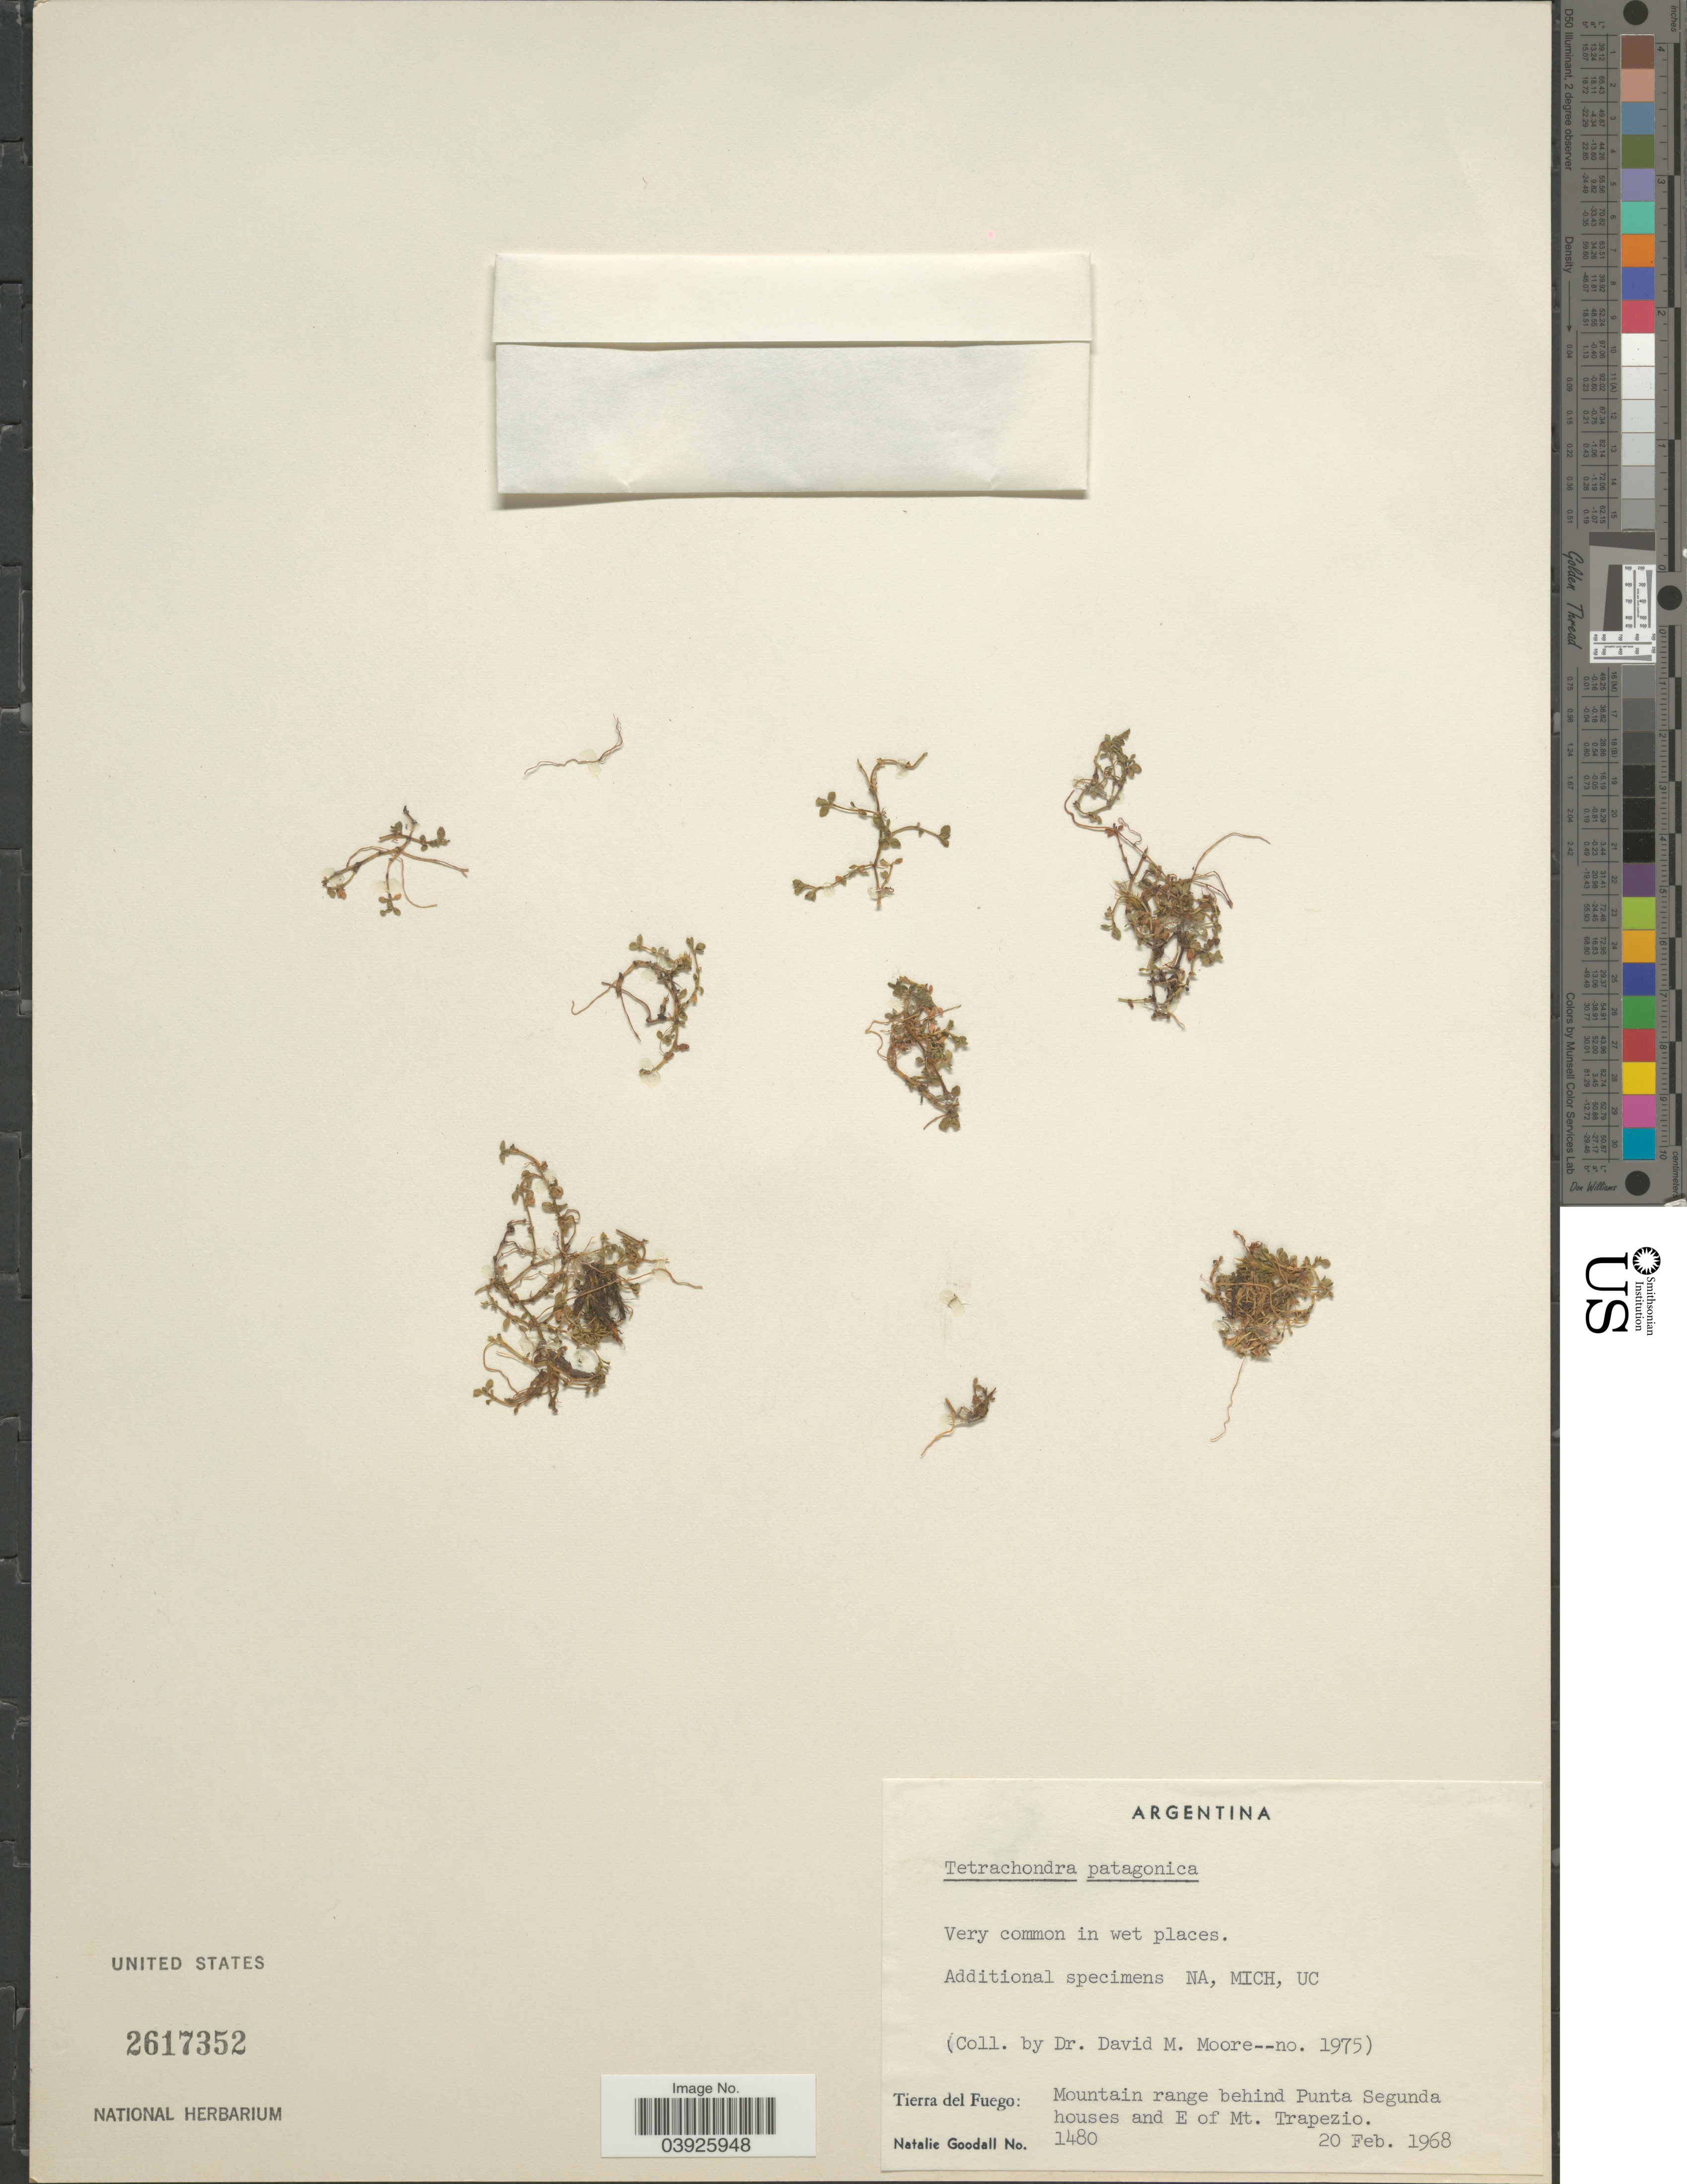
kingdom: Plantae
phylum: Tracheophyta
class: Magnoliopsida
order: Lamiales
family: Tetrachondraceae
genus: Tetrachondra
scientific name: Tetrachondra patagonica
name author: Skottsb.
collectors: N. Goodall & D. Moore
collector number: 1480/1975?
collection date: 1968-02-20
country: Argentina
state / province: Tierra del Fuego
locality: Mountain range behind Punta Segunda houses and E of Mt. Trapezio.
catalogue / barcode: US 2617352